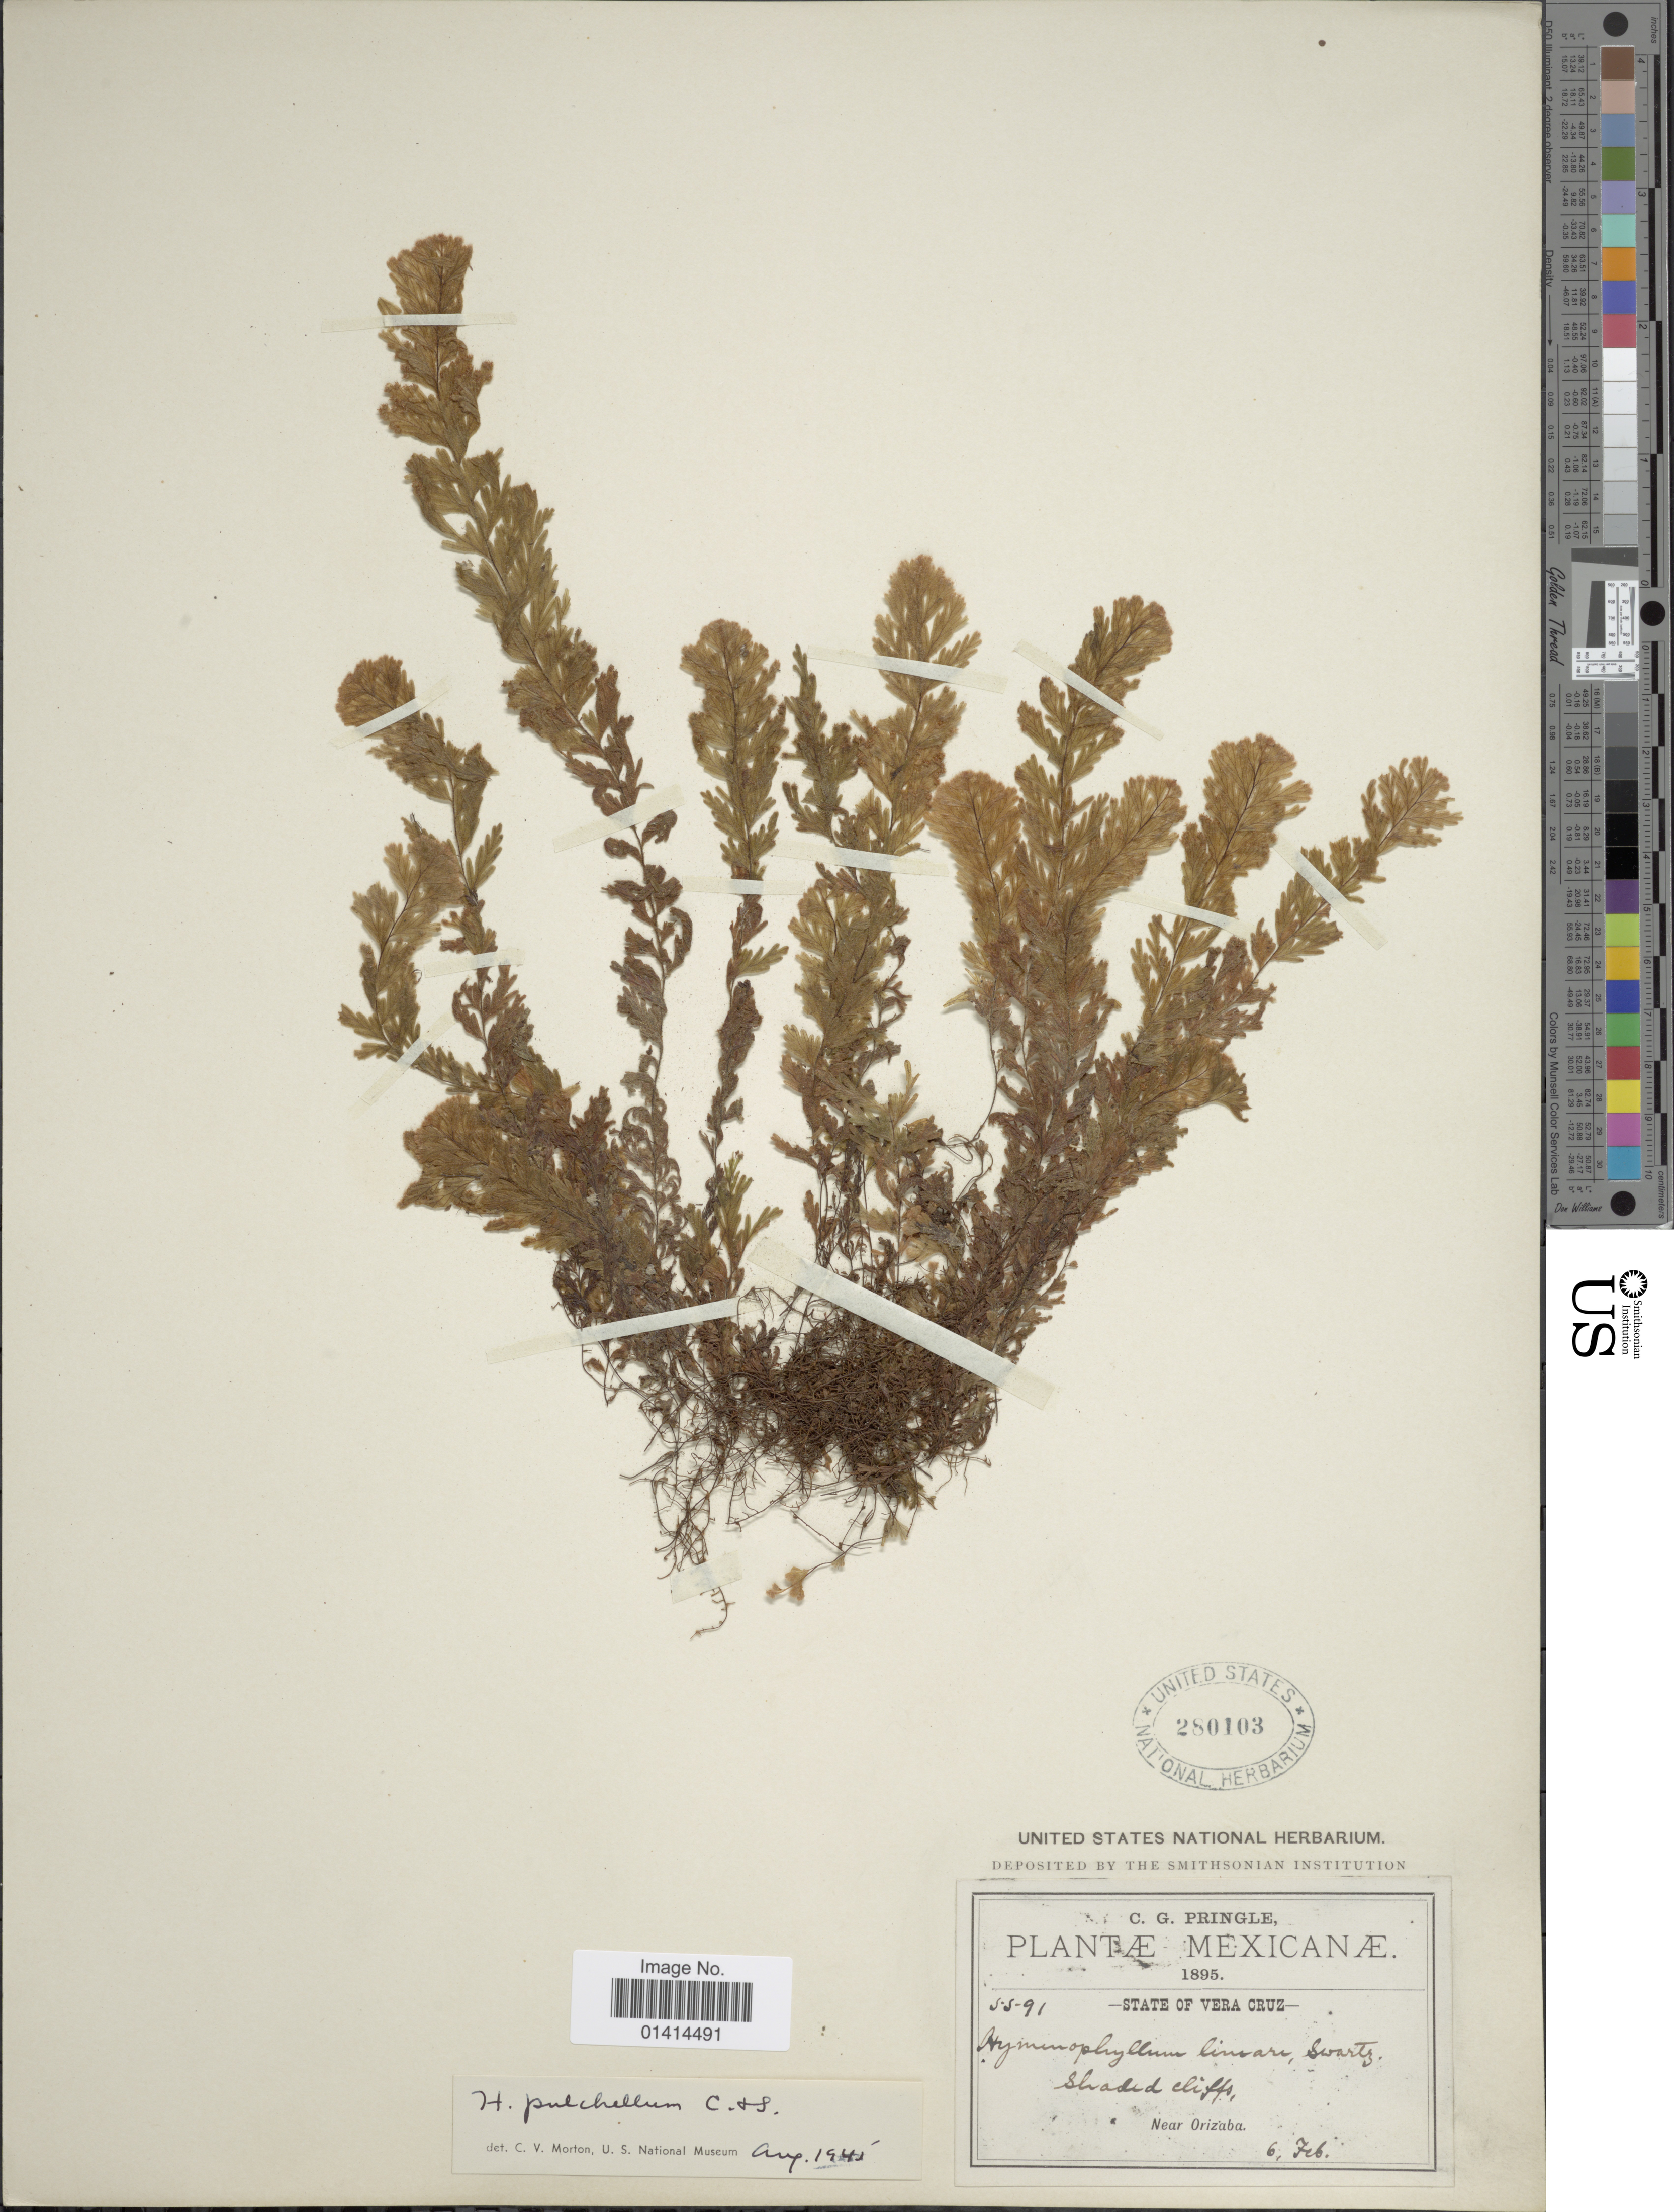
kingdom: Plantae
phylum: Tracheophyta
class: Polypodiopsida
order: Hymenophyllales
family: Hymenophyllaceae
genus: Hymenophyllum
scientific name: Hymenophyllum pulchellum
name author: Schltdl. & Cham.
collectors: C. G. Pringle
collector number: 5591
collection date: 1895-02-06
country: Mexico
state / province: Veracruz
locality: Near Orizaba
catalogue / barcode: US 280103